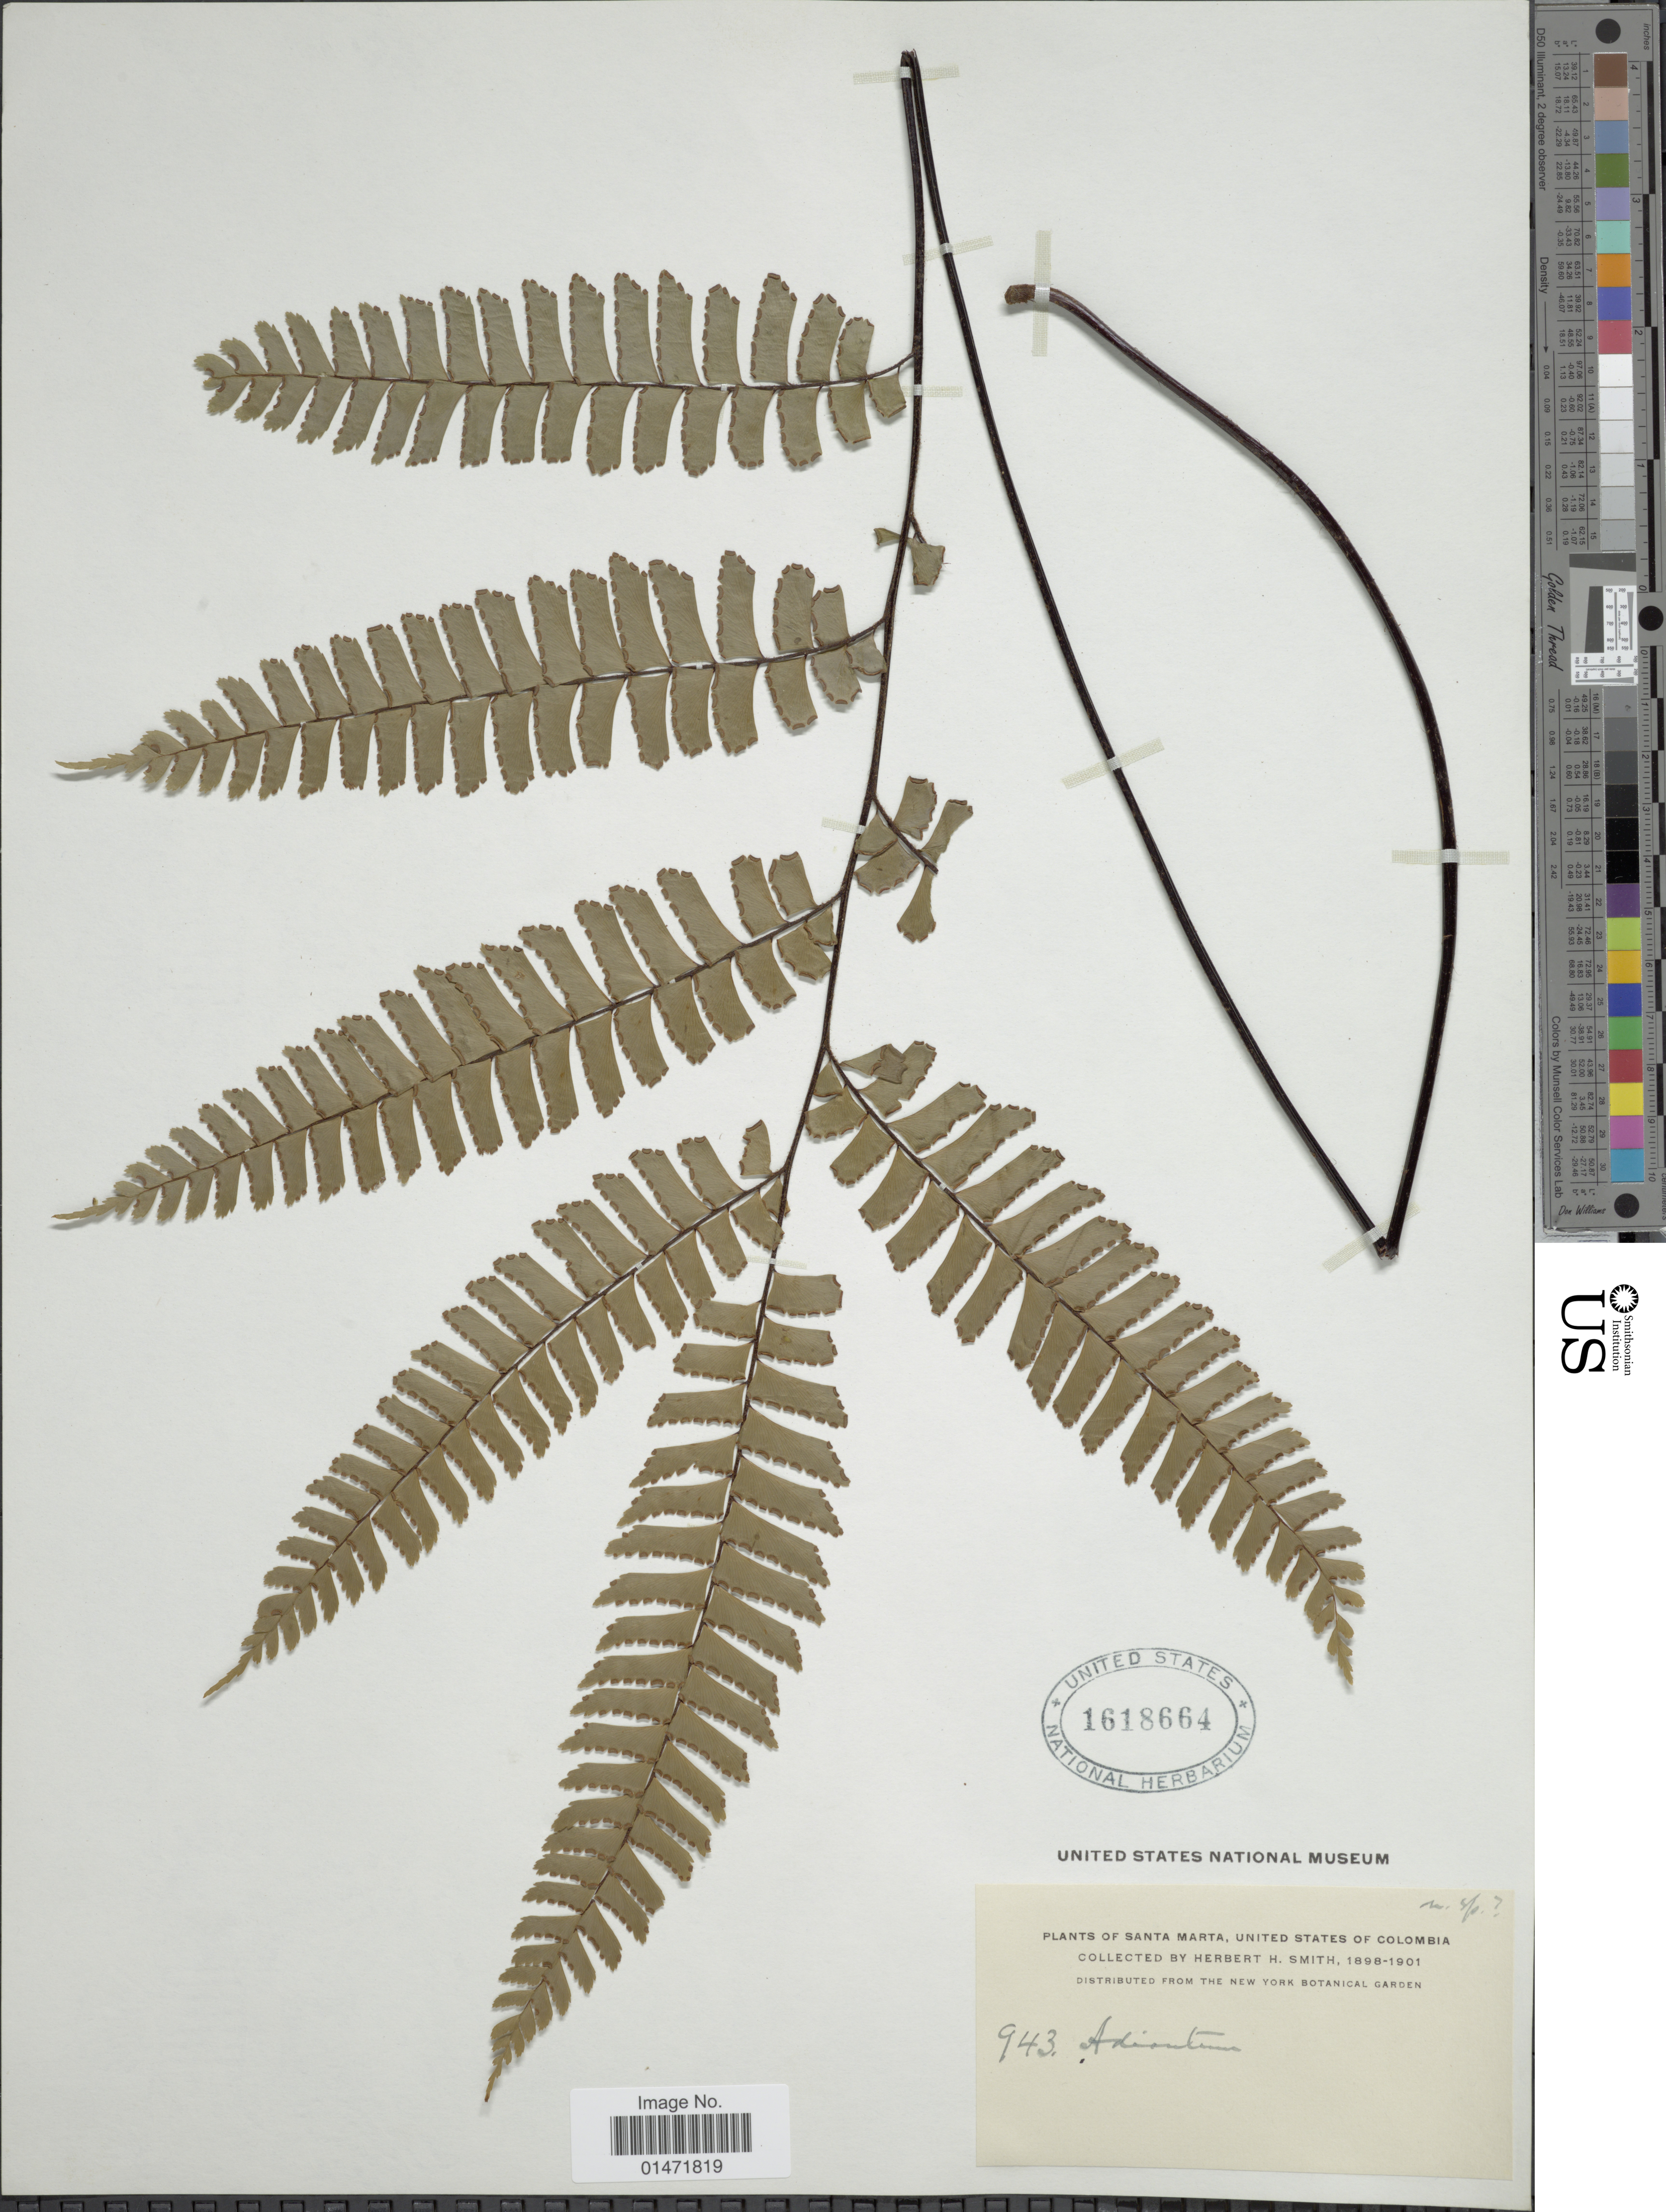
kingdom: Plantae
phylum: Tracheophyta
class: Polypodiopsida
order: Polypodiales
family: Pteridaceae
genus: Adiantum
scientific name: Adiantum tetraphyllum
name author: Humb. & Bonpl. ex Willd.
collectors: Herbert H. Smith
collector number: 943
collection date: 1898/1901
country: Colombia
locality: Santa Marta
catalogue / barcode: US 1618664